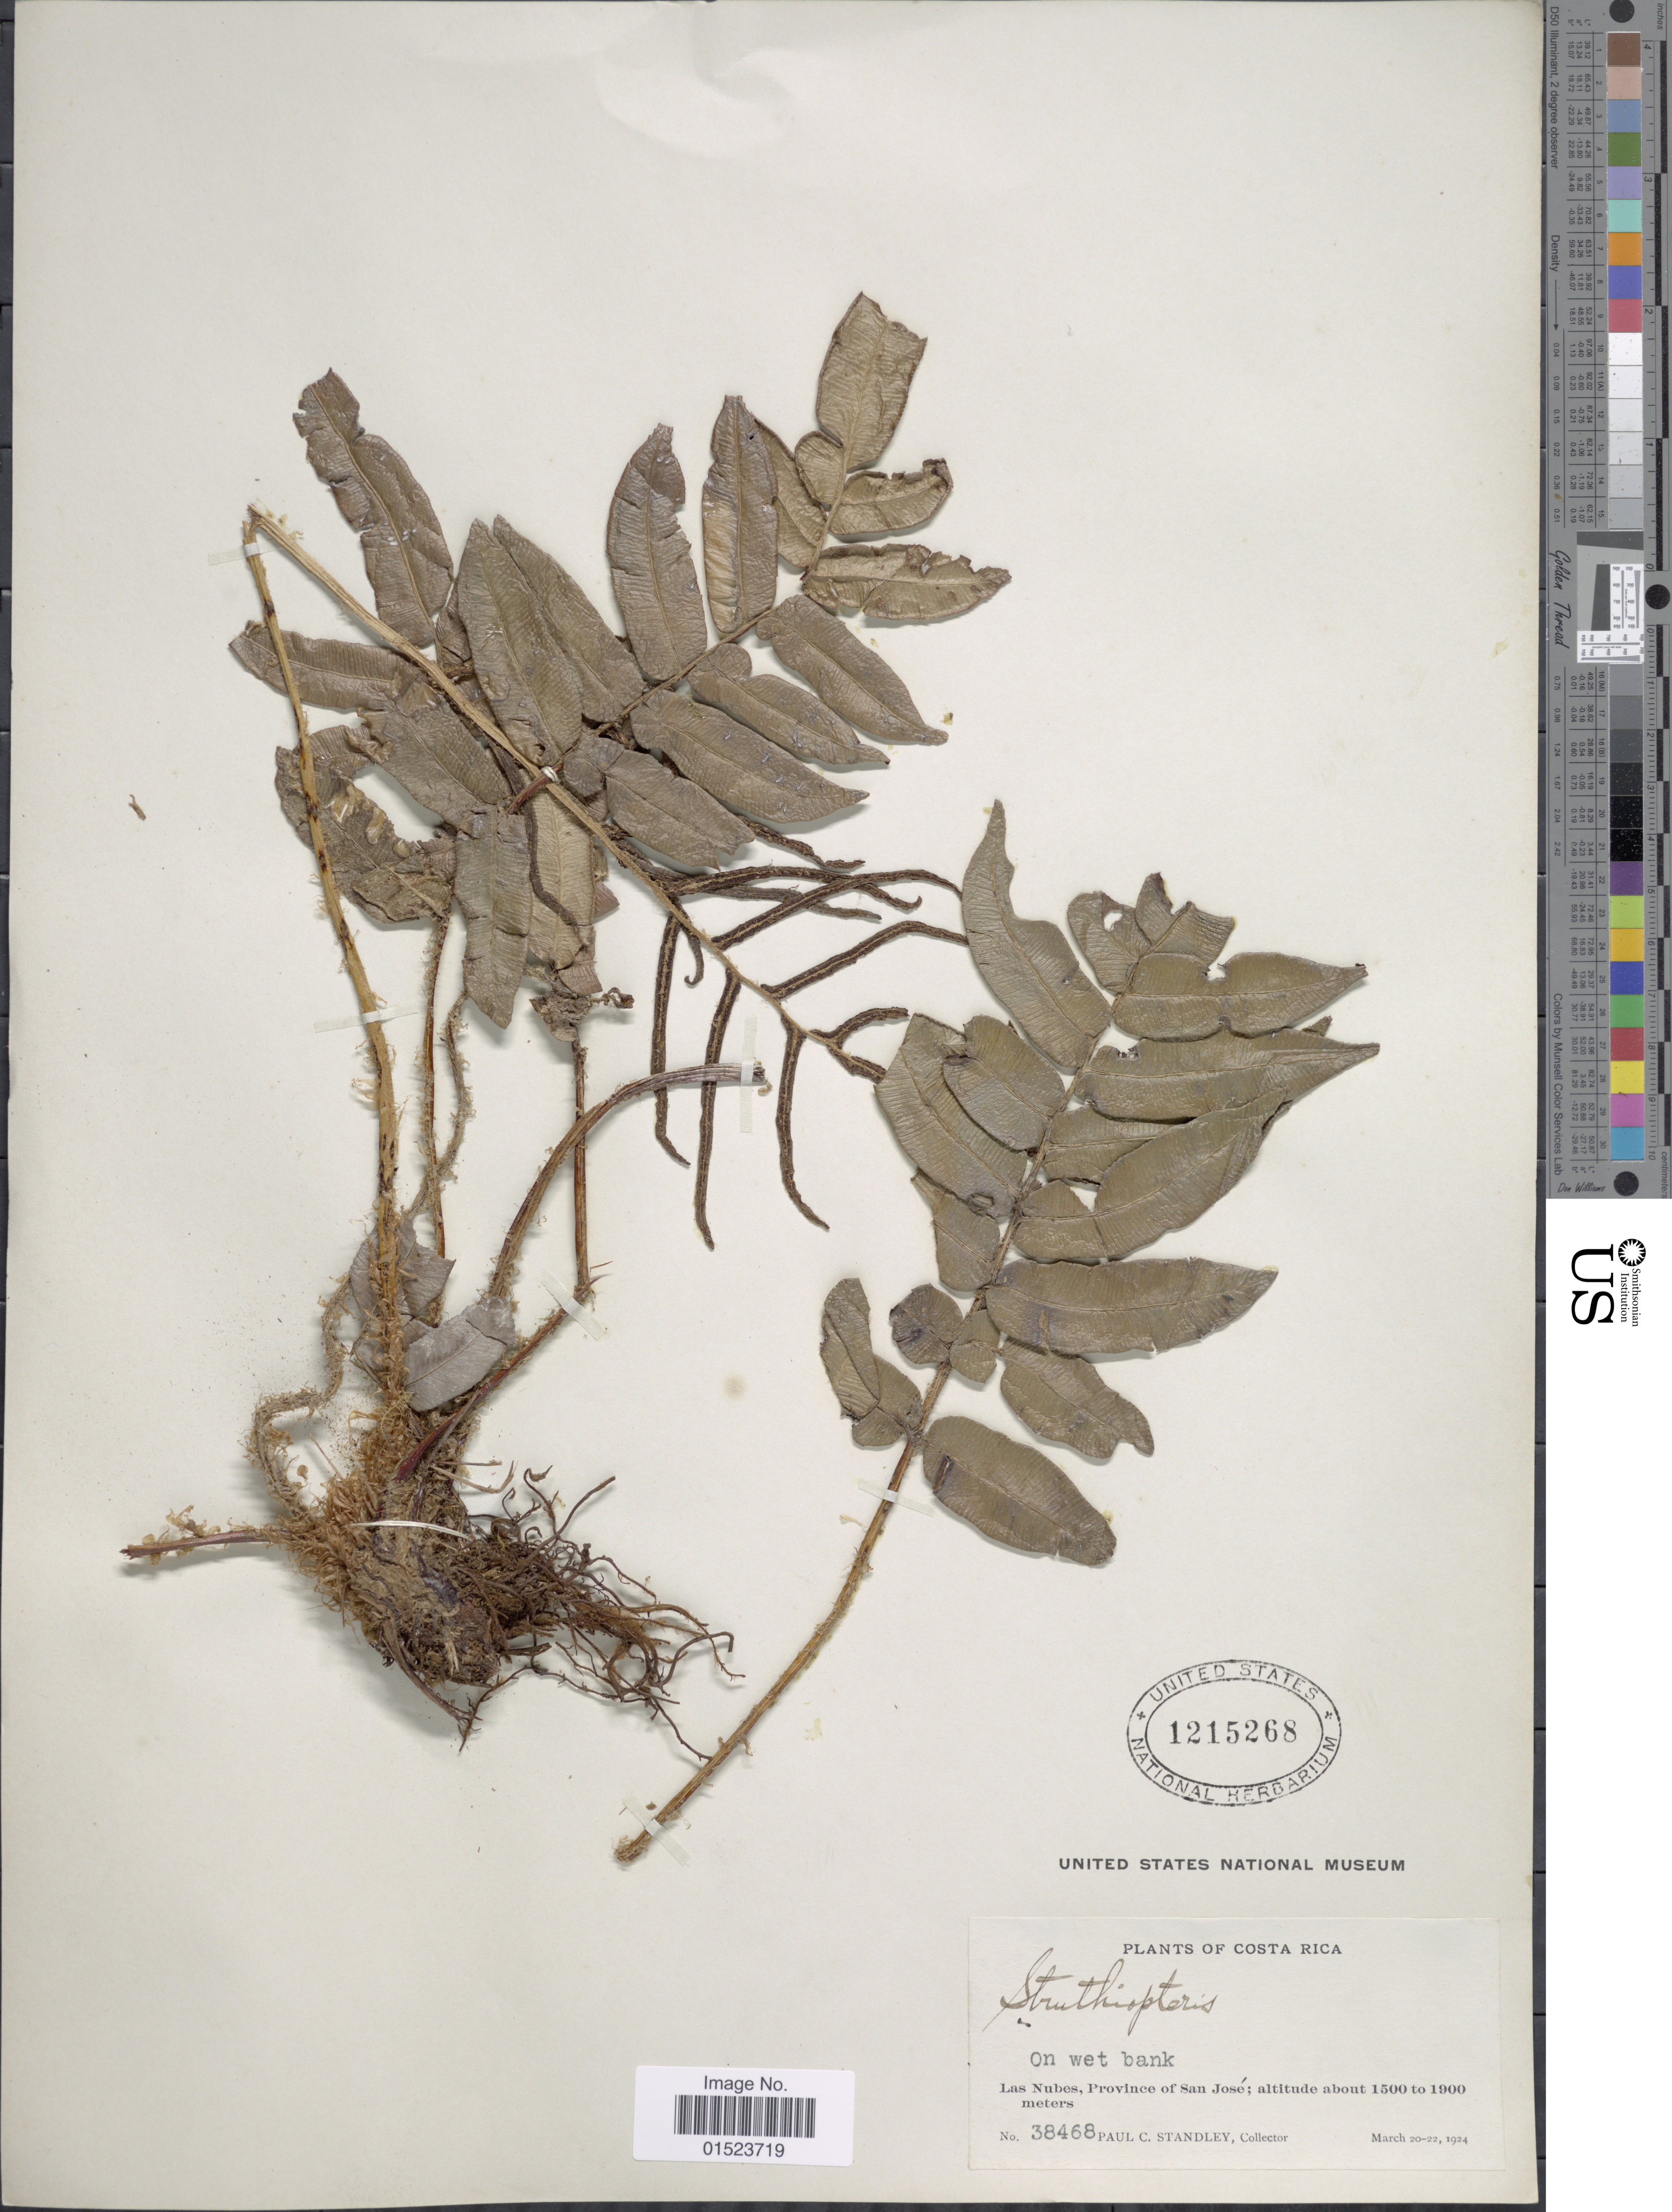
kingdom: Plantae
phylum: Tracheophyta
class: Polypodiopsida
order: Polypodiales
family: Blechnaceae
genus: Blechnum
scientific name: Blechnum christii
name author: C. Chr.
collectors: P. C. Standley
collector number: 38468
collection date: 1924-03-20/1924-03-22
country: Costa Rica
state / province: San José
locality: Las Nubes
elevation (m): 1500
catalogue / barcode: US 1215268